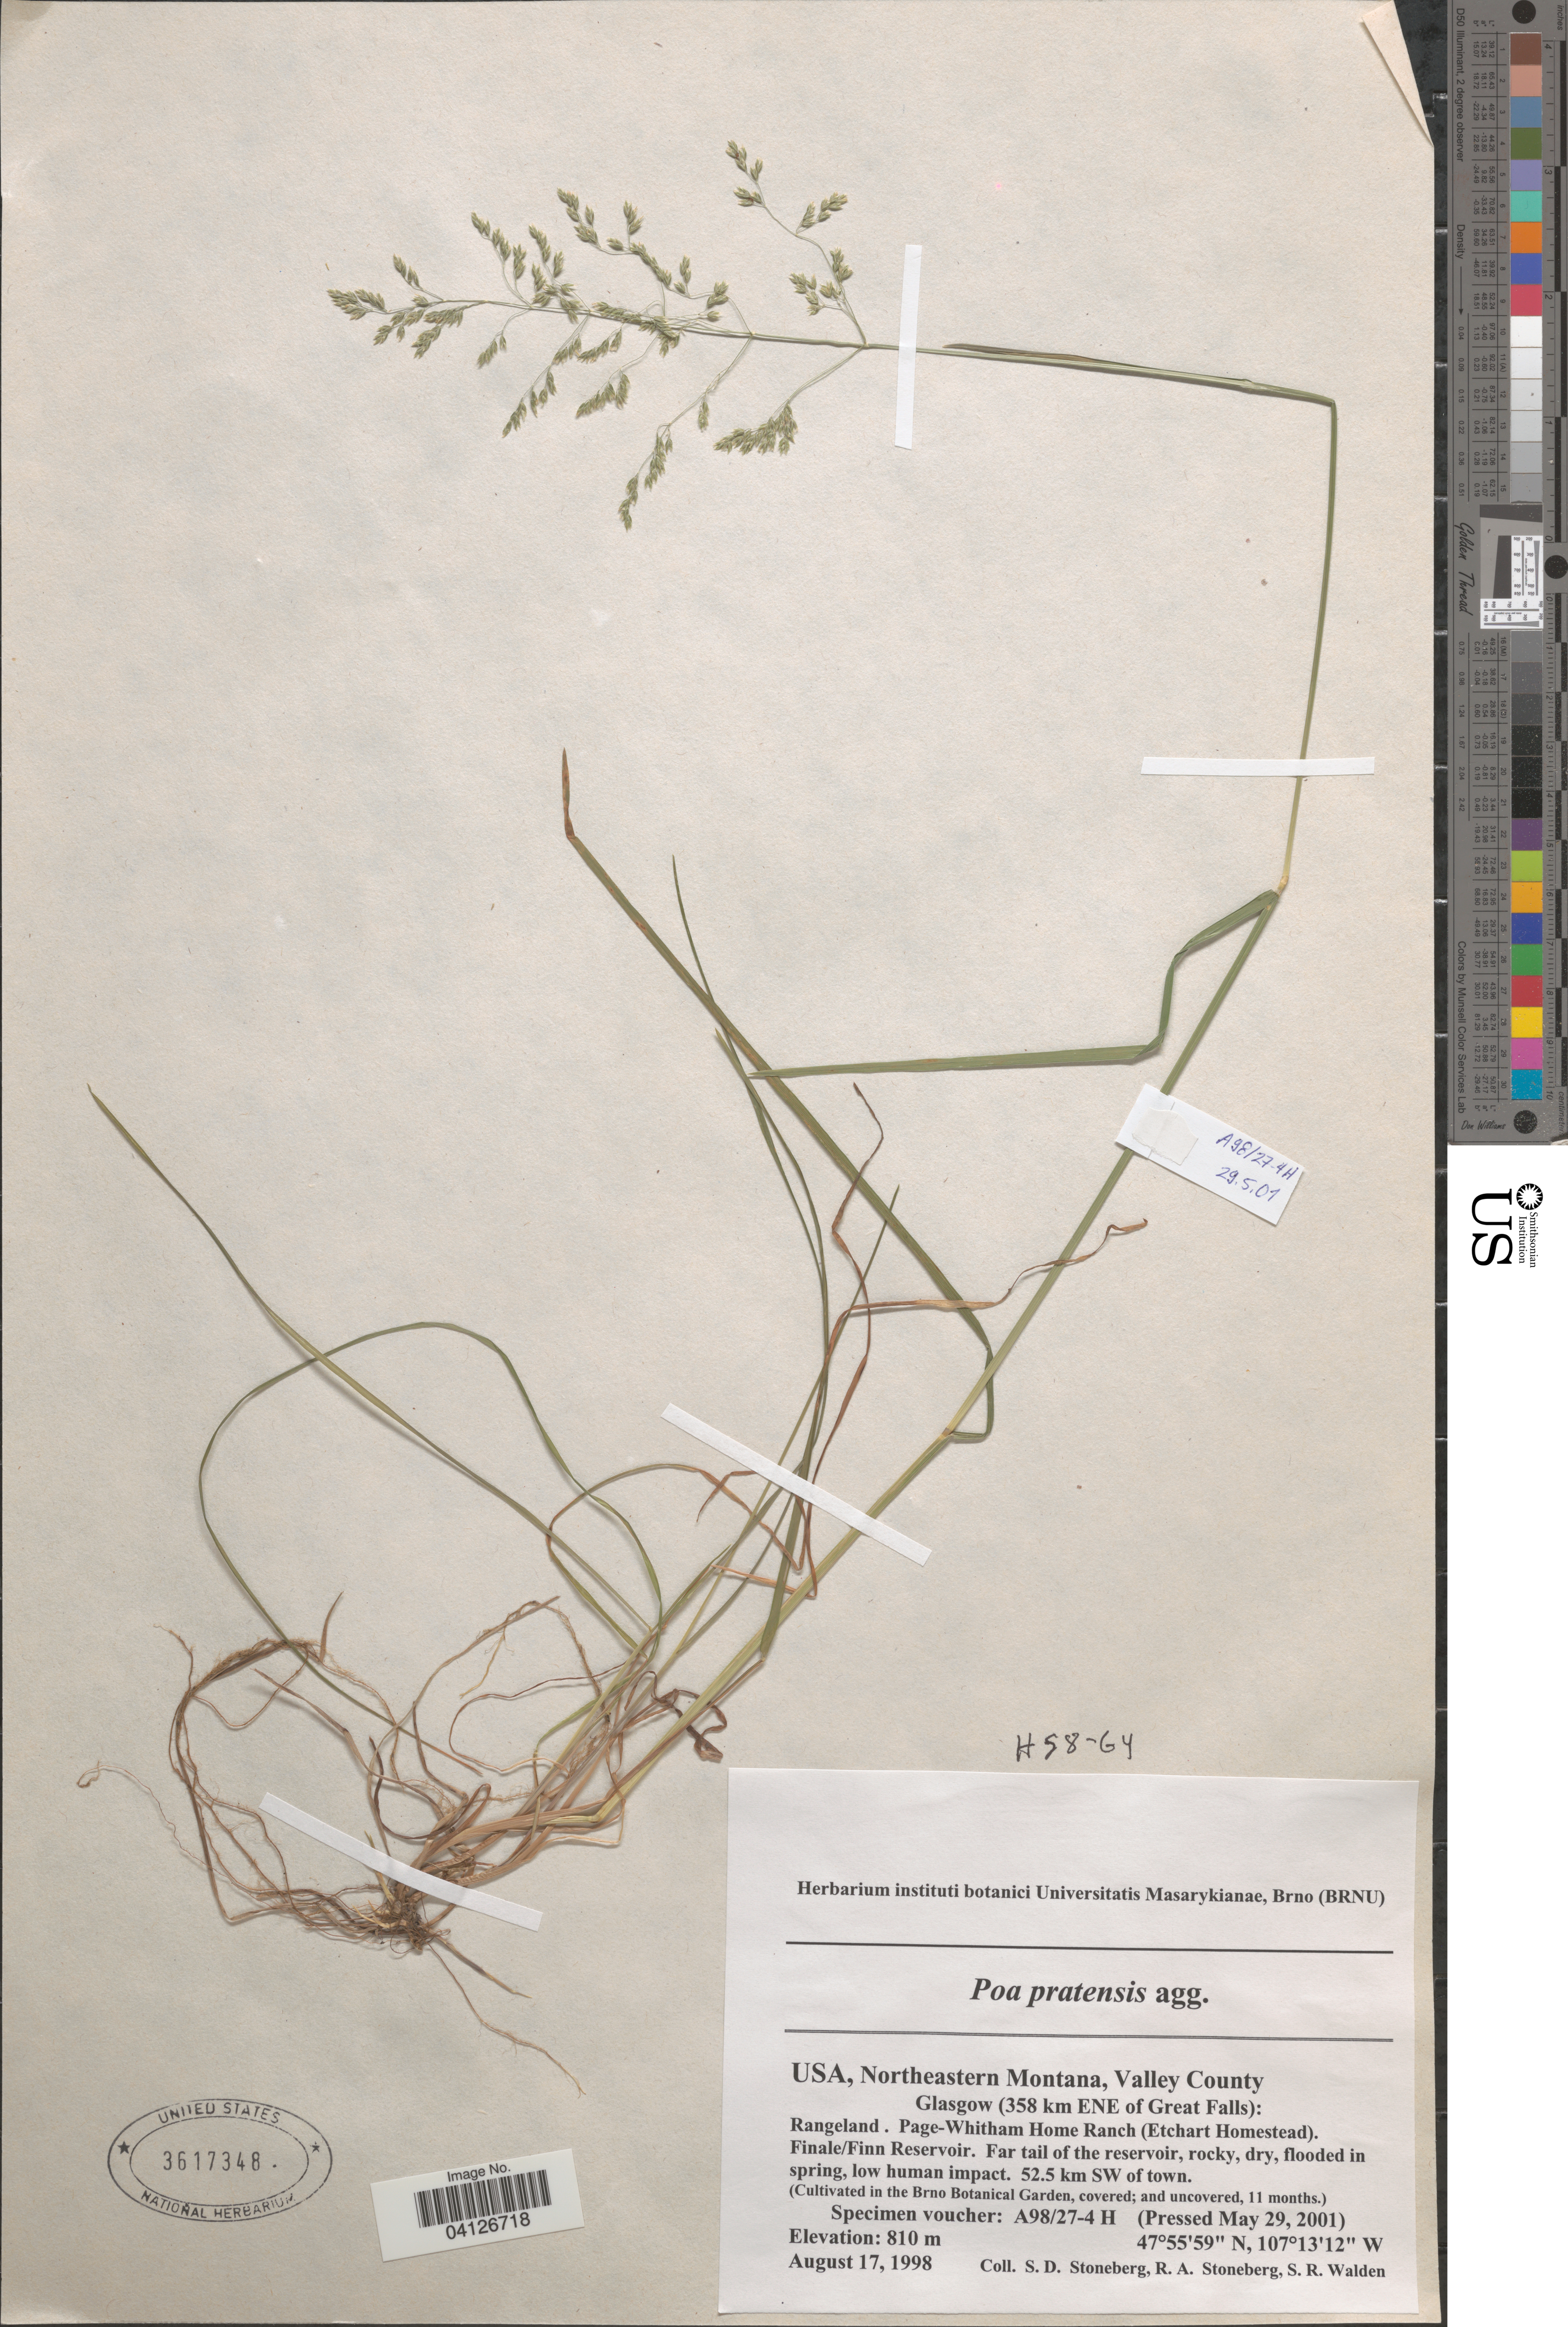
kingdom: Plantae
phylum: Tracheophyta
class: Liliopsida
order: Poales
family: Poaceae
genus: Poa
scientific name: Poa pratensis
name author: L.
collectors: Ex herb. instituti botanici Universitatis Masarykianae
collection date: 2001-05-29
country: Czechia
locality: (Cultivated in the Brno Botanical Garden, covered; and uncovered, 11 months.).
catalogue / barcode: US 3617348